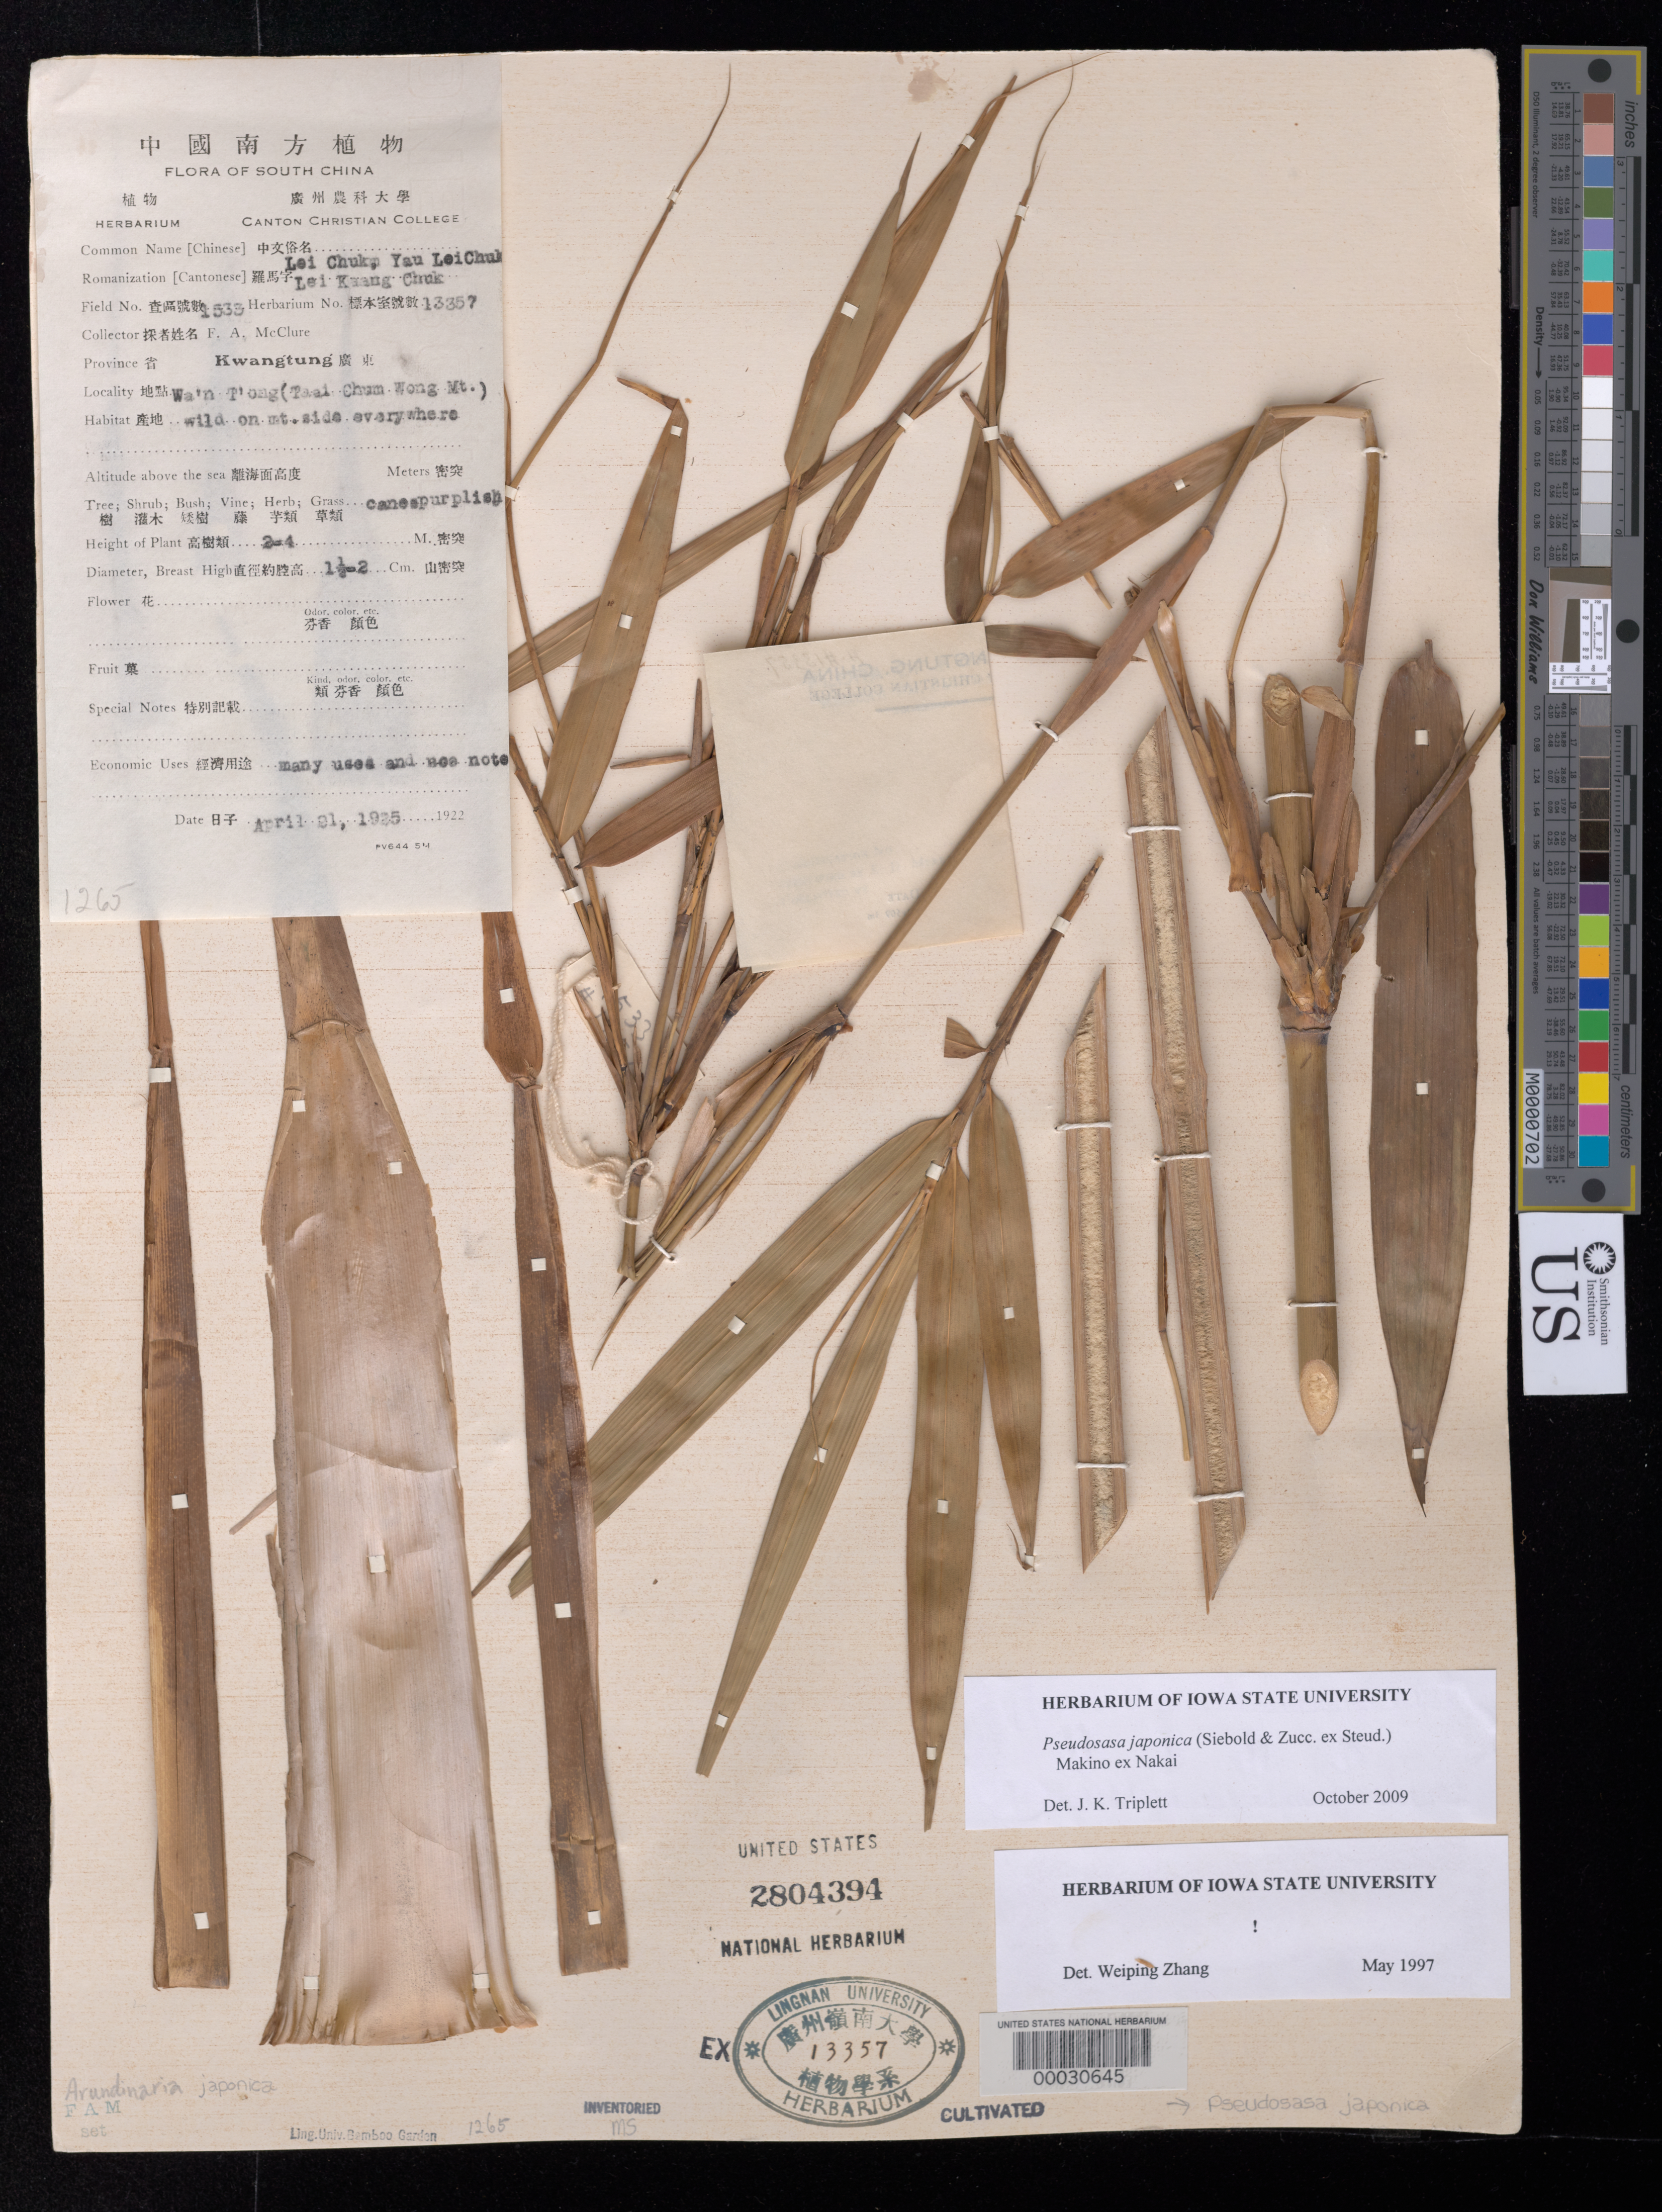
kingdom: Plantae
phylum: Tracheophyta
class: Liliopsida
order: Poales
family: Poaceae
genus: Pseudosasa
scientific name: Pseudosasa japonica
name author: (Siebold & Zucc. ex Steud.) Makino ex Nakai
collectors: F. A. McClure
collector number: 1533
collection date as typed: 21 Apr 1925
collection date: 1925-04-21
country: China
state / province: Guangdong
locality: Wa'n t'ong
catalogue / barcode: US 2804394